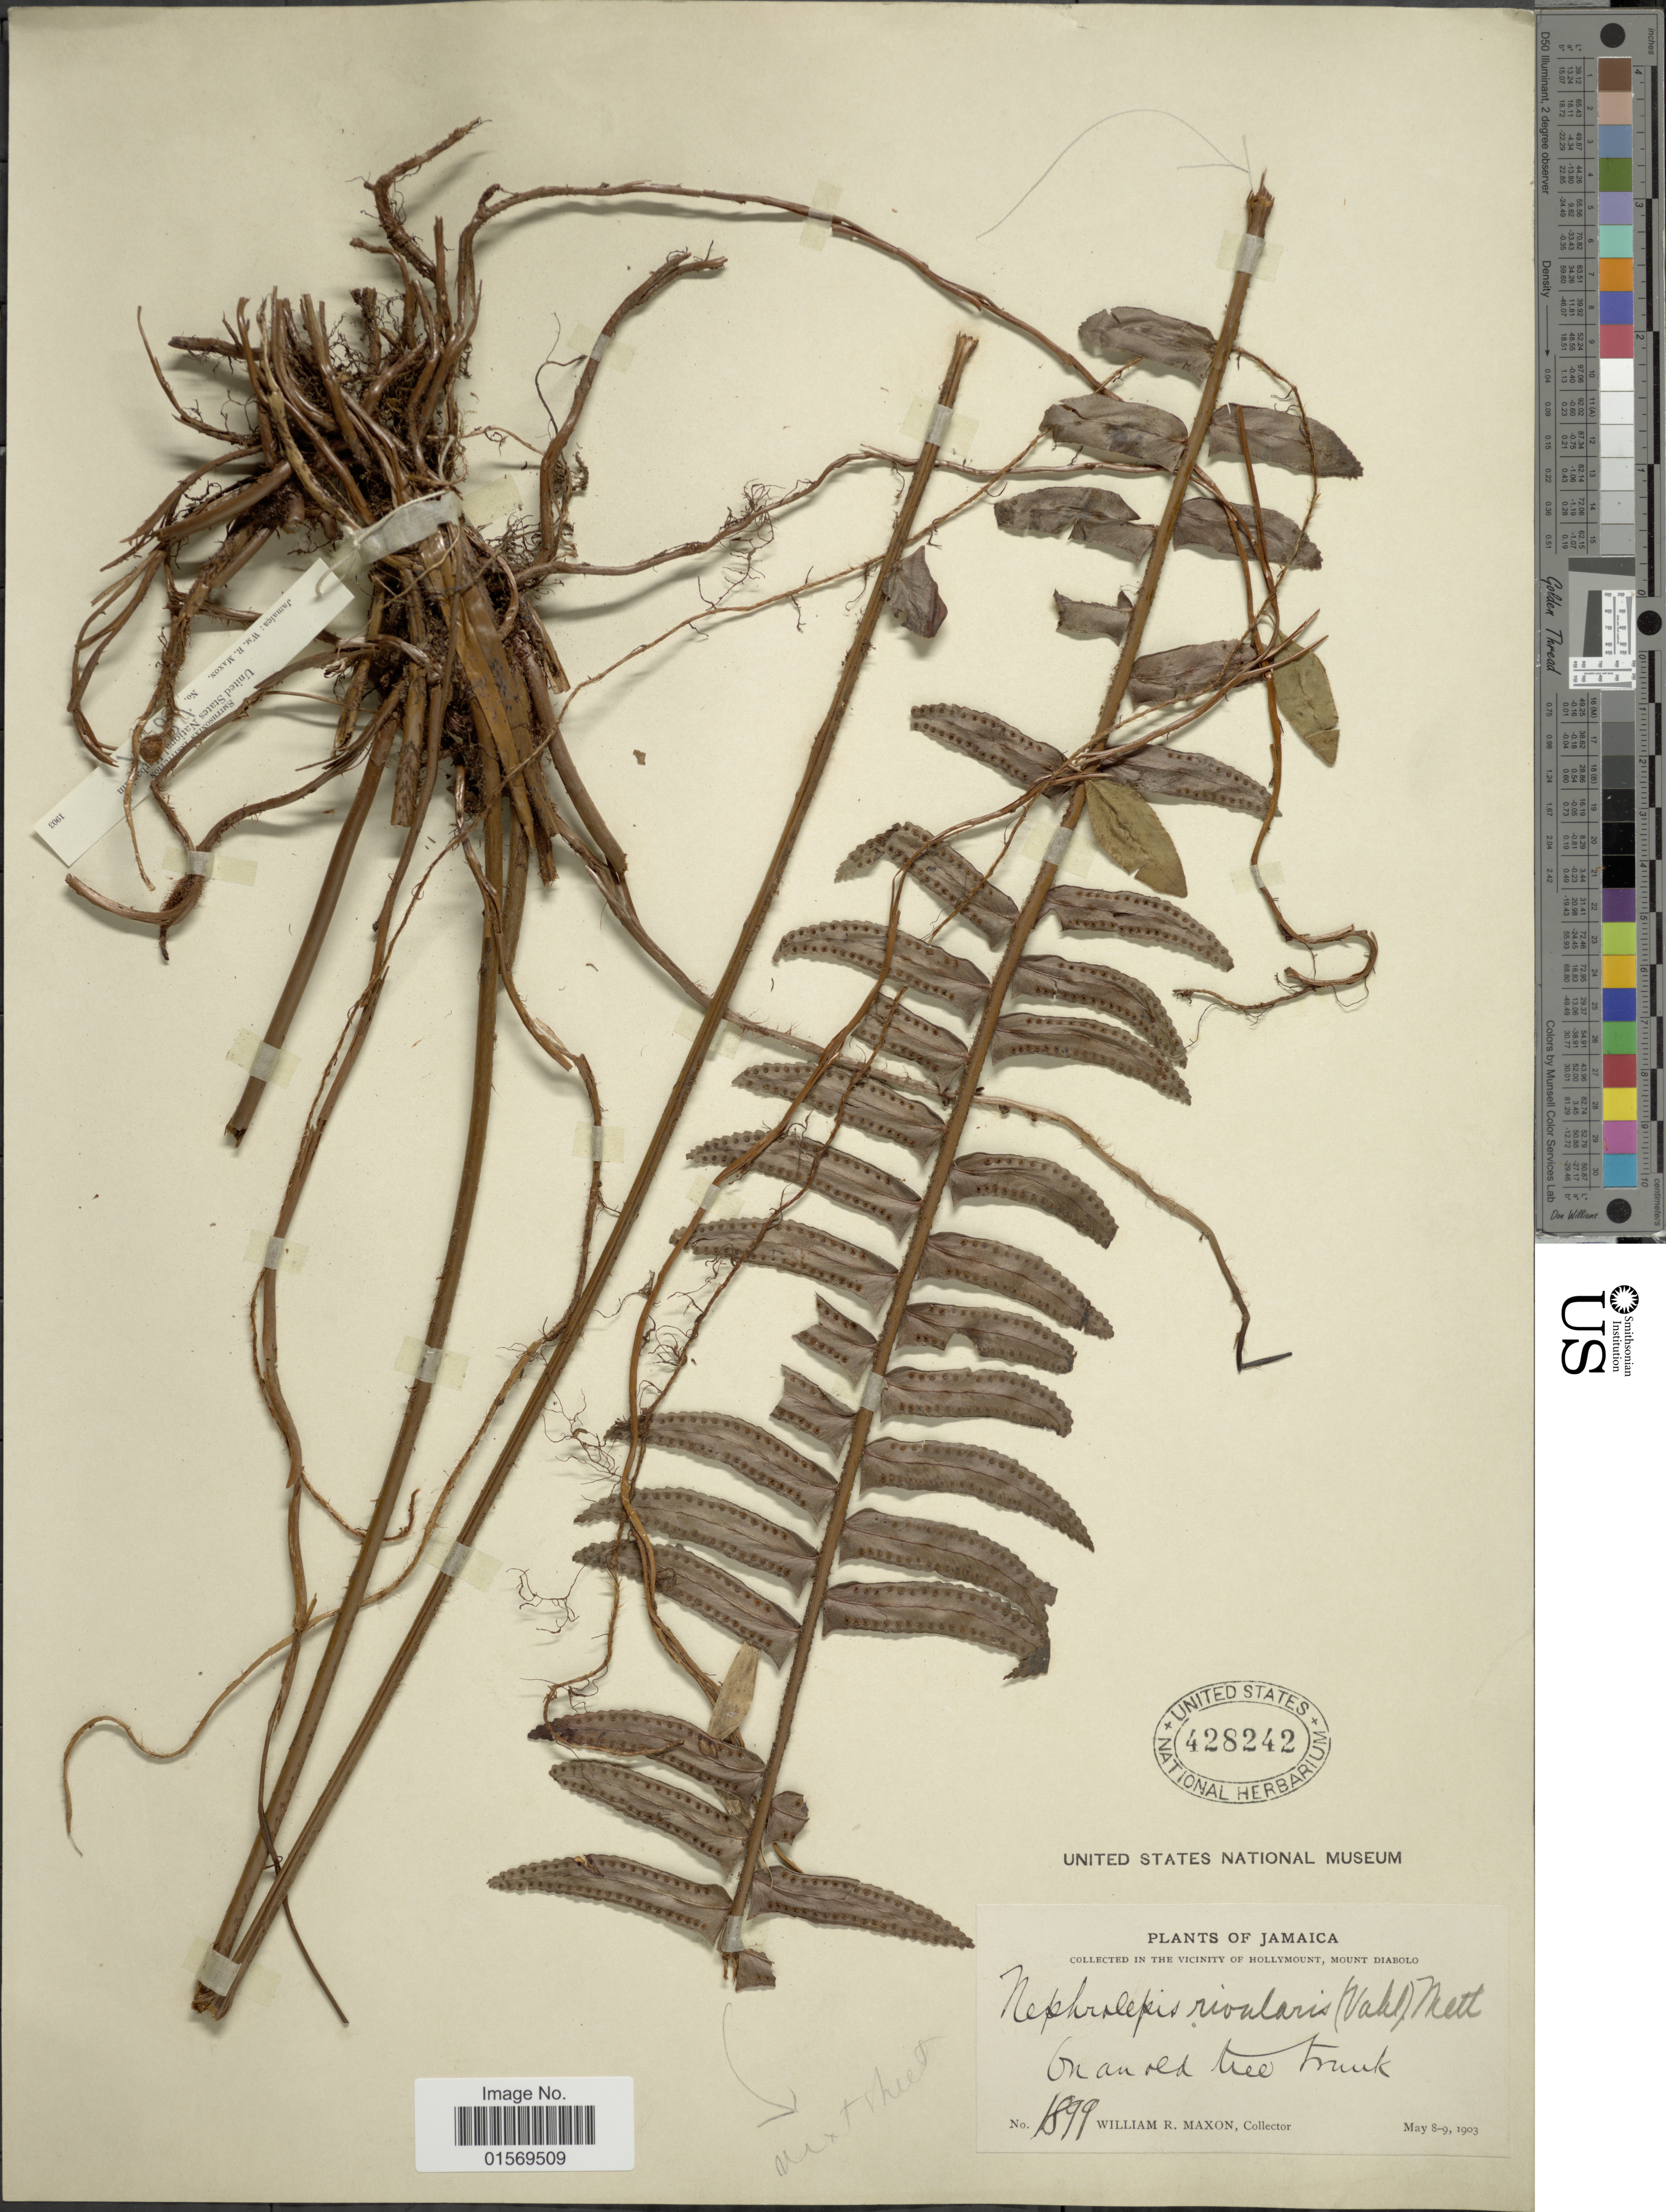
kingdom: Plantae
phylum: Tracheophyta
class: Polypodiopsida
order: Polypodiales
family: Nephrolepidaceae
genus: Nephrolepis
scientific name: Nephrolepis rivularis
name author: (Vahl) Mett. ex Krug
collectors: W. R. Maxon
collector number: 1899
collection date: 1903-05-08/1903-05-09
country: Jamaica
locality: Jamaica, Vicinity of Hollymount, Mount Diablo.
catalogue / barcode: US 428242